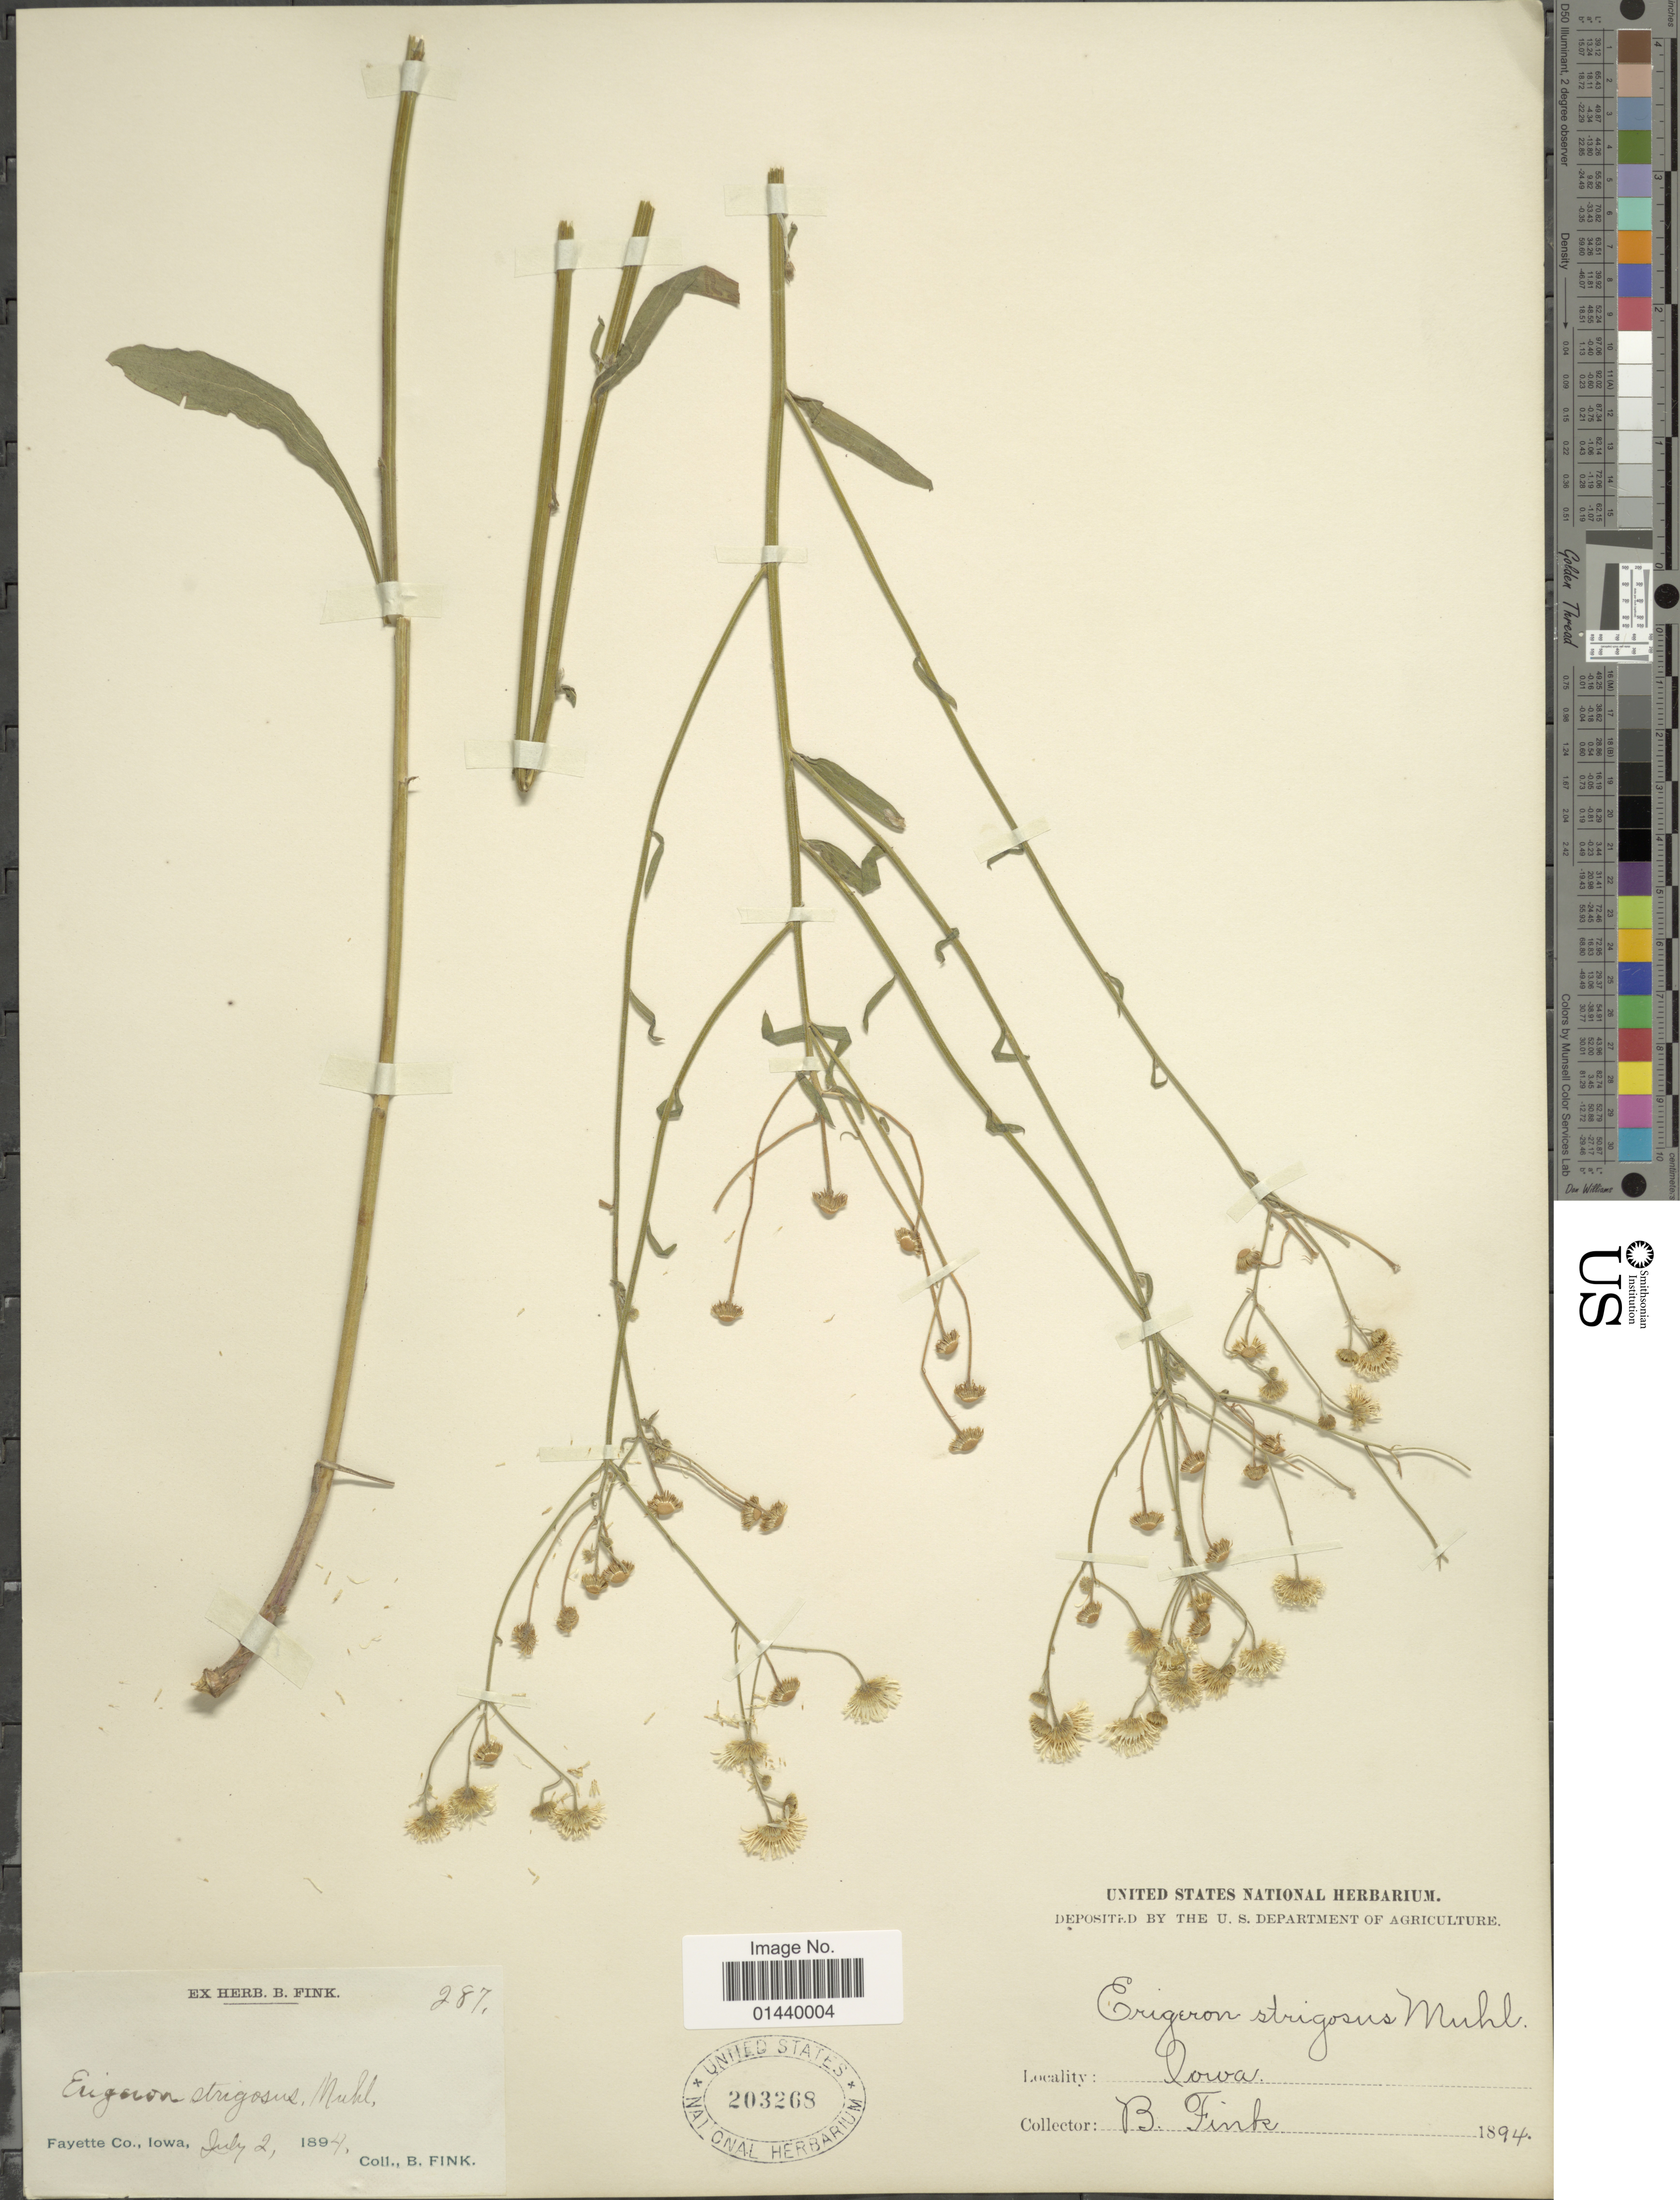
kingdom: Plantae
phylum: Tracheophyta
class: Magnoliopsida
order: Asterales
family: Asteraceae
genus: Erigeron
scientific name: Erigeron strigosus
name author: Muhl. ex Willd.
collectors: B. Fink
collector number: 287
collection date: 1894-07-02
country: United States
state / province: Iowa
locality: Fayette Co.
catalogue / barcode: US 203268